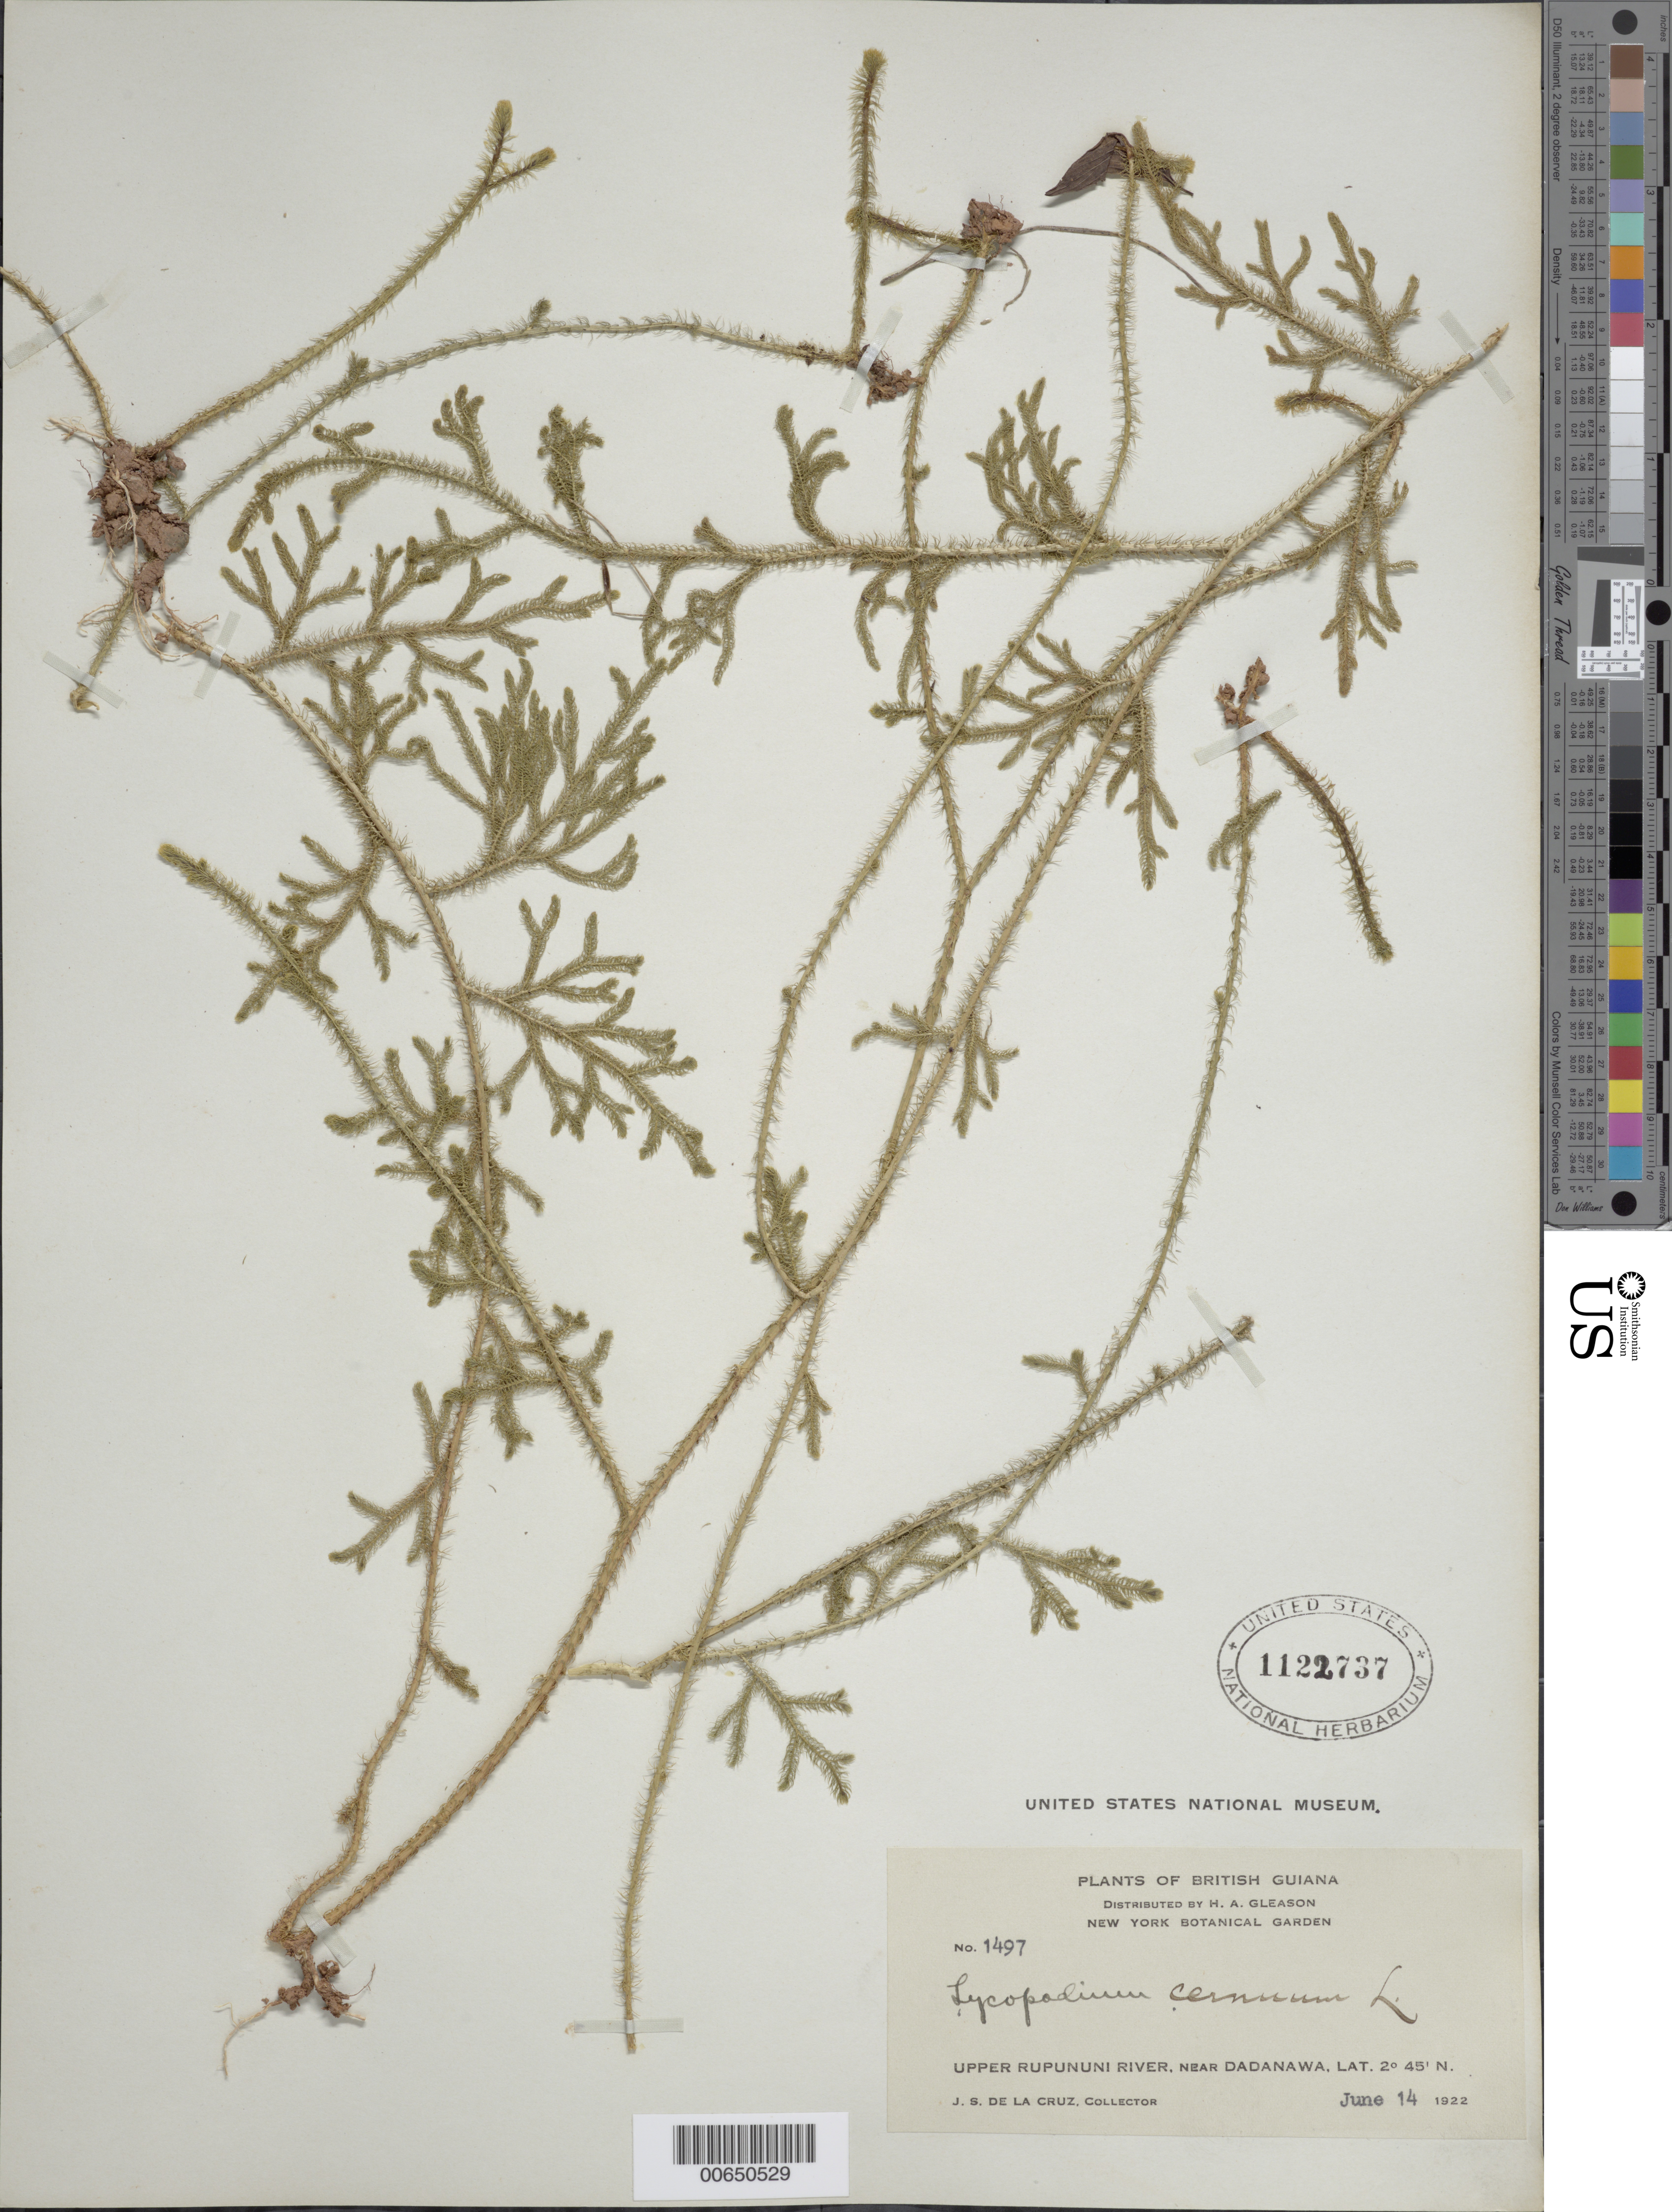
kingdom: Plantae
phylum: Tracheophyta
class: Lycopodiopsida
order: Lycopodiales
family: Lycopodiaceae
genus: Palhinhaea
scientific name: Palhinhaea cernua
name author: (L.) Vasc. & Franco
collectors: J. S. de la Cruz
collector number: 1497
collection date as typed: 14-Jun-22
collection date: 1922-06-14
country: Guyana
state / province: U. Takutu-U. Essequibo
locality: Dadanawa, vic., upper Rupununi R.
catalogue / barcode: US 1122737